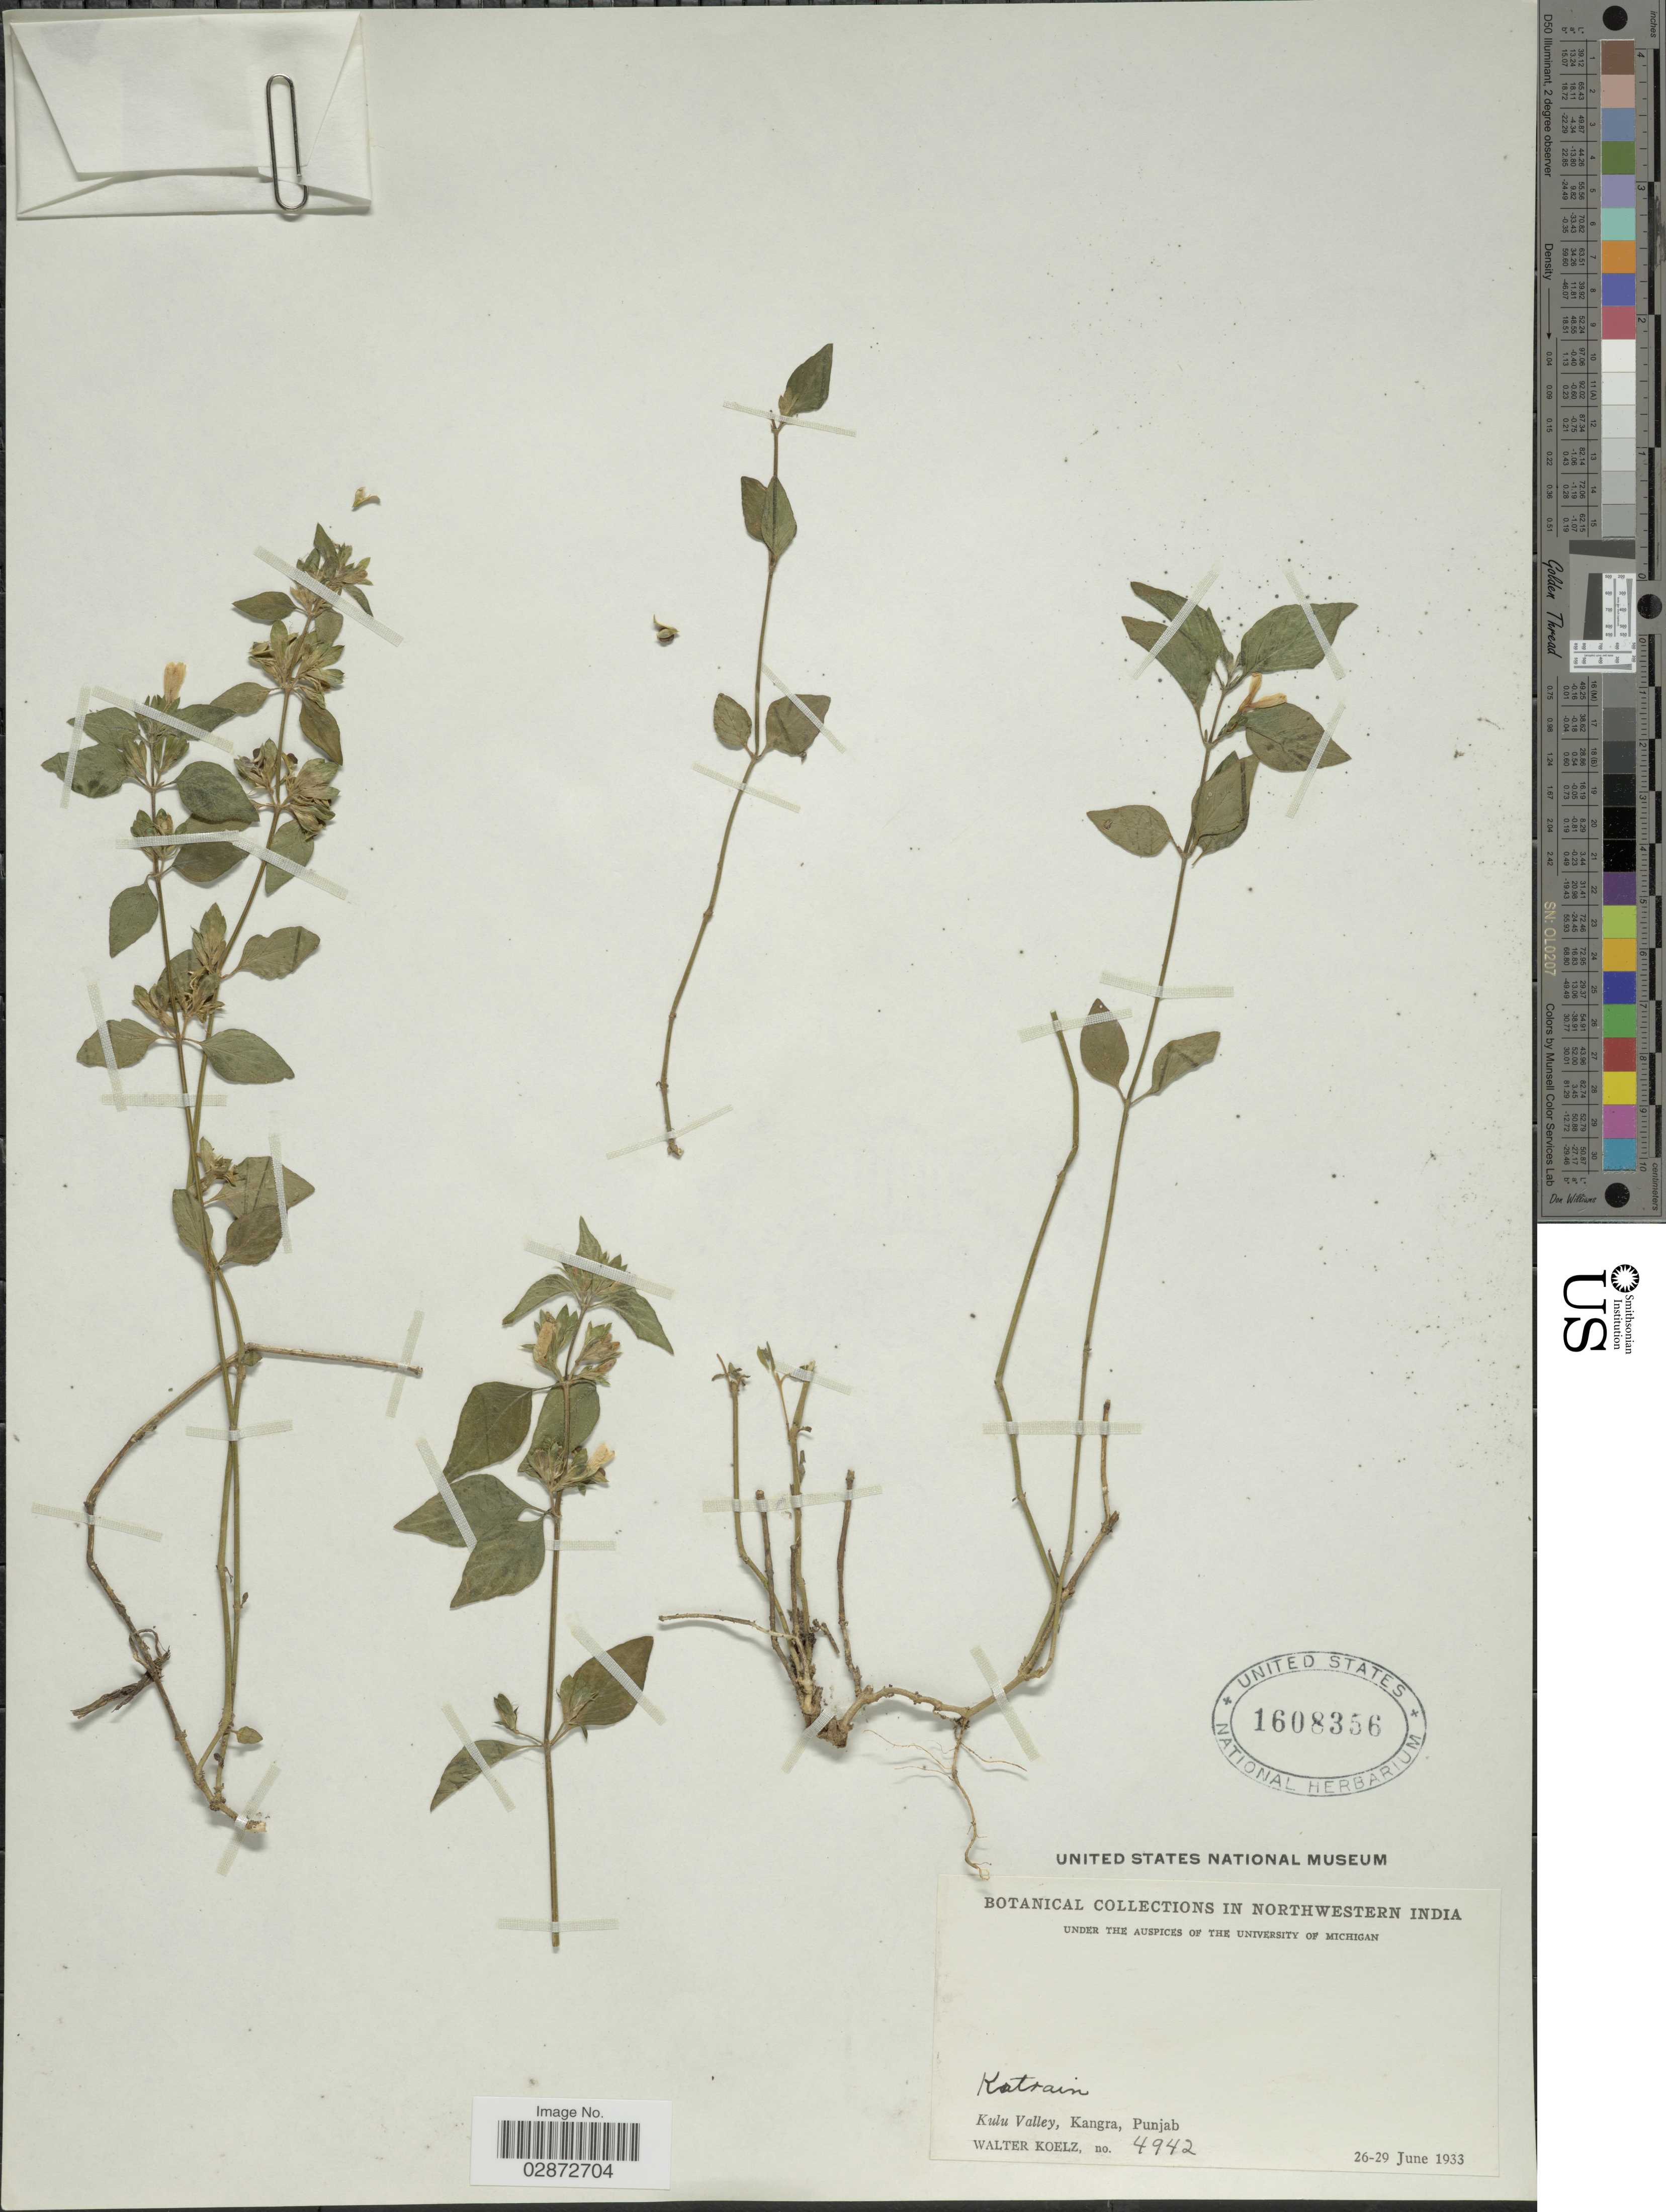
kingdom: Plantae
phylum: Tracheophyta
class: Magnoliopsida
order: Lamiales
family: Acanthaceae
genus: Dicliptera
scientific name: Dicliptera sp.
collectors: W. N. Koelz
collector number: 4942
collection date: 1933-06-26/1933-06-29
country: India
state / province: Himachal Pradesh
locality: Northwestern India. Katrain. Kulu Valley, Kangra, Punjab.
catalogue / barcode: US 1608356